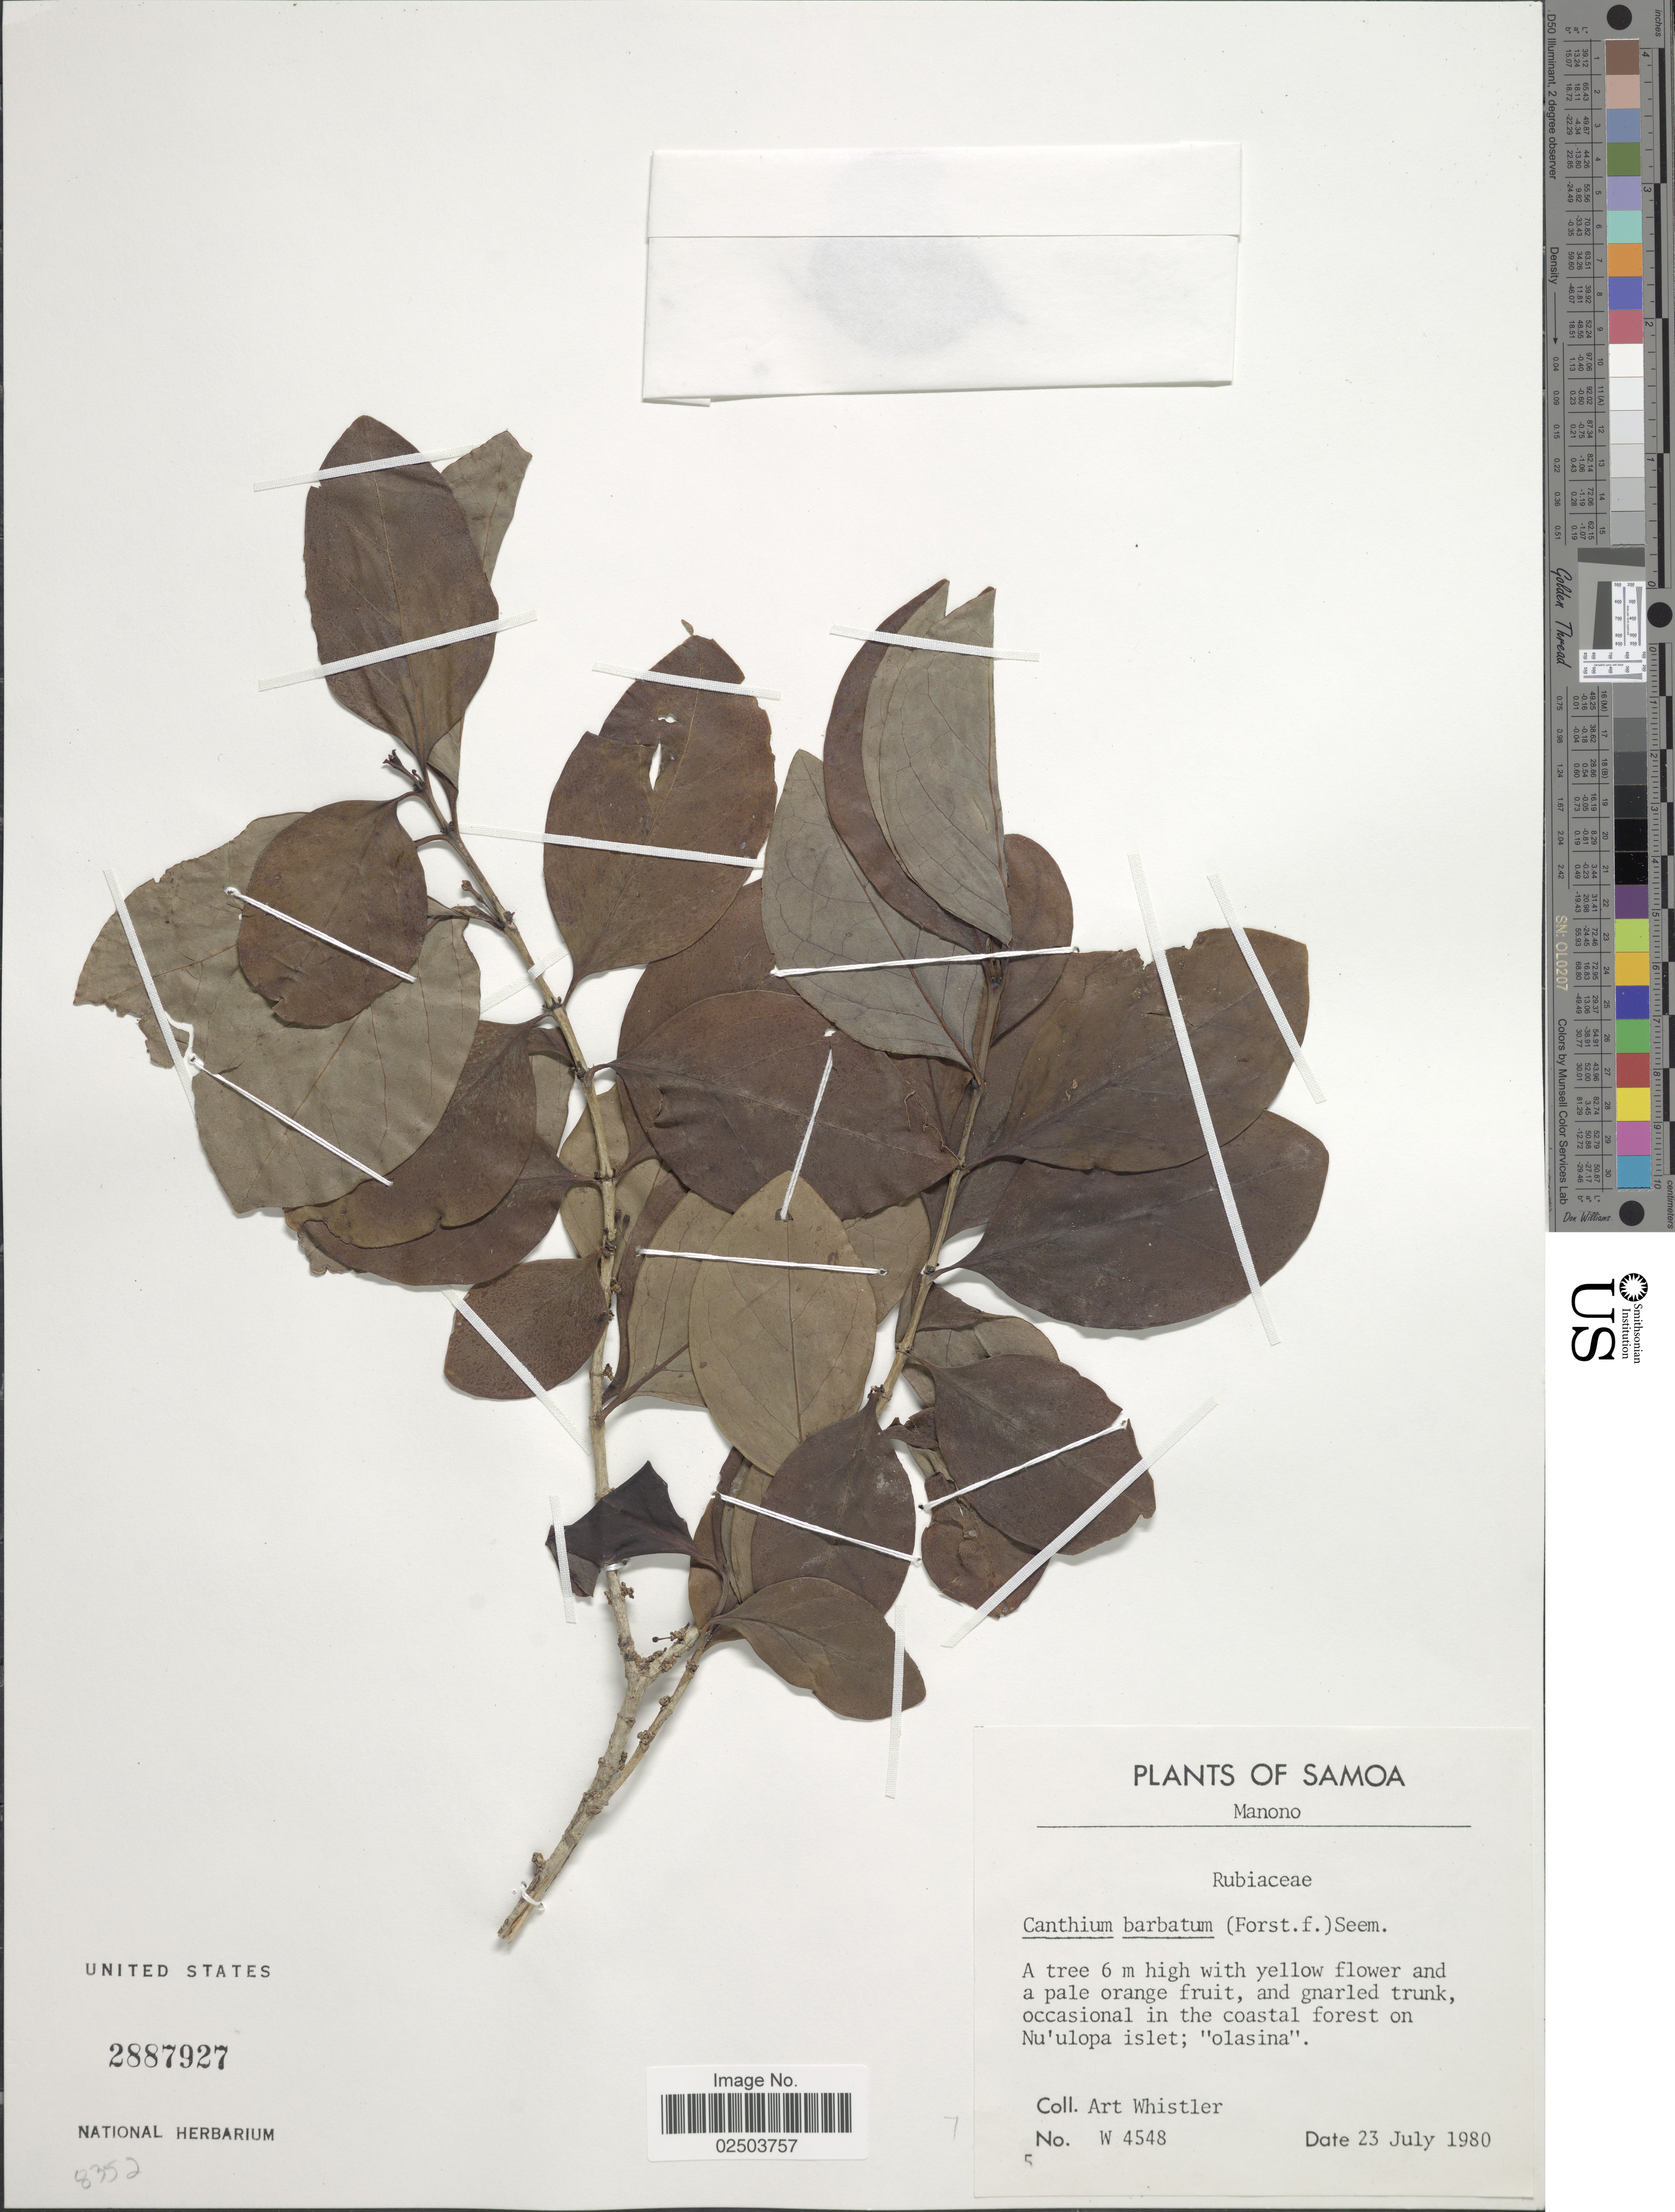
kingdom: Plantae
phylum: Tracheophyta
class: Magnoliopsida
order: Gentianales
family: Rubiaceae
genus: Canthium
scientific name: Canthium barbatum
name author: (G. Forst.) Seem.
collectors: A. Whistler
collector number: W 4548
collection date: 1980-07-23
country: Samoa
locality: Samoa, Manono. Occasional in the coastal forest on Nu'ulopa islet; "olasina"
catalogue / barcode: US 2887927